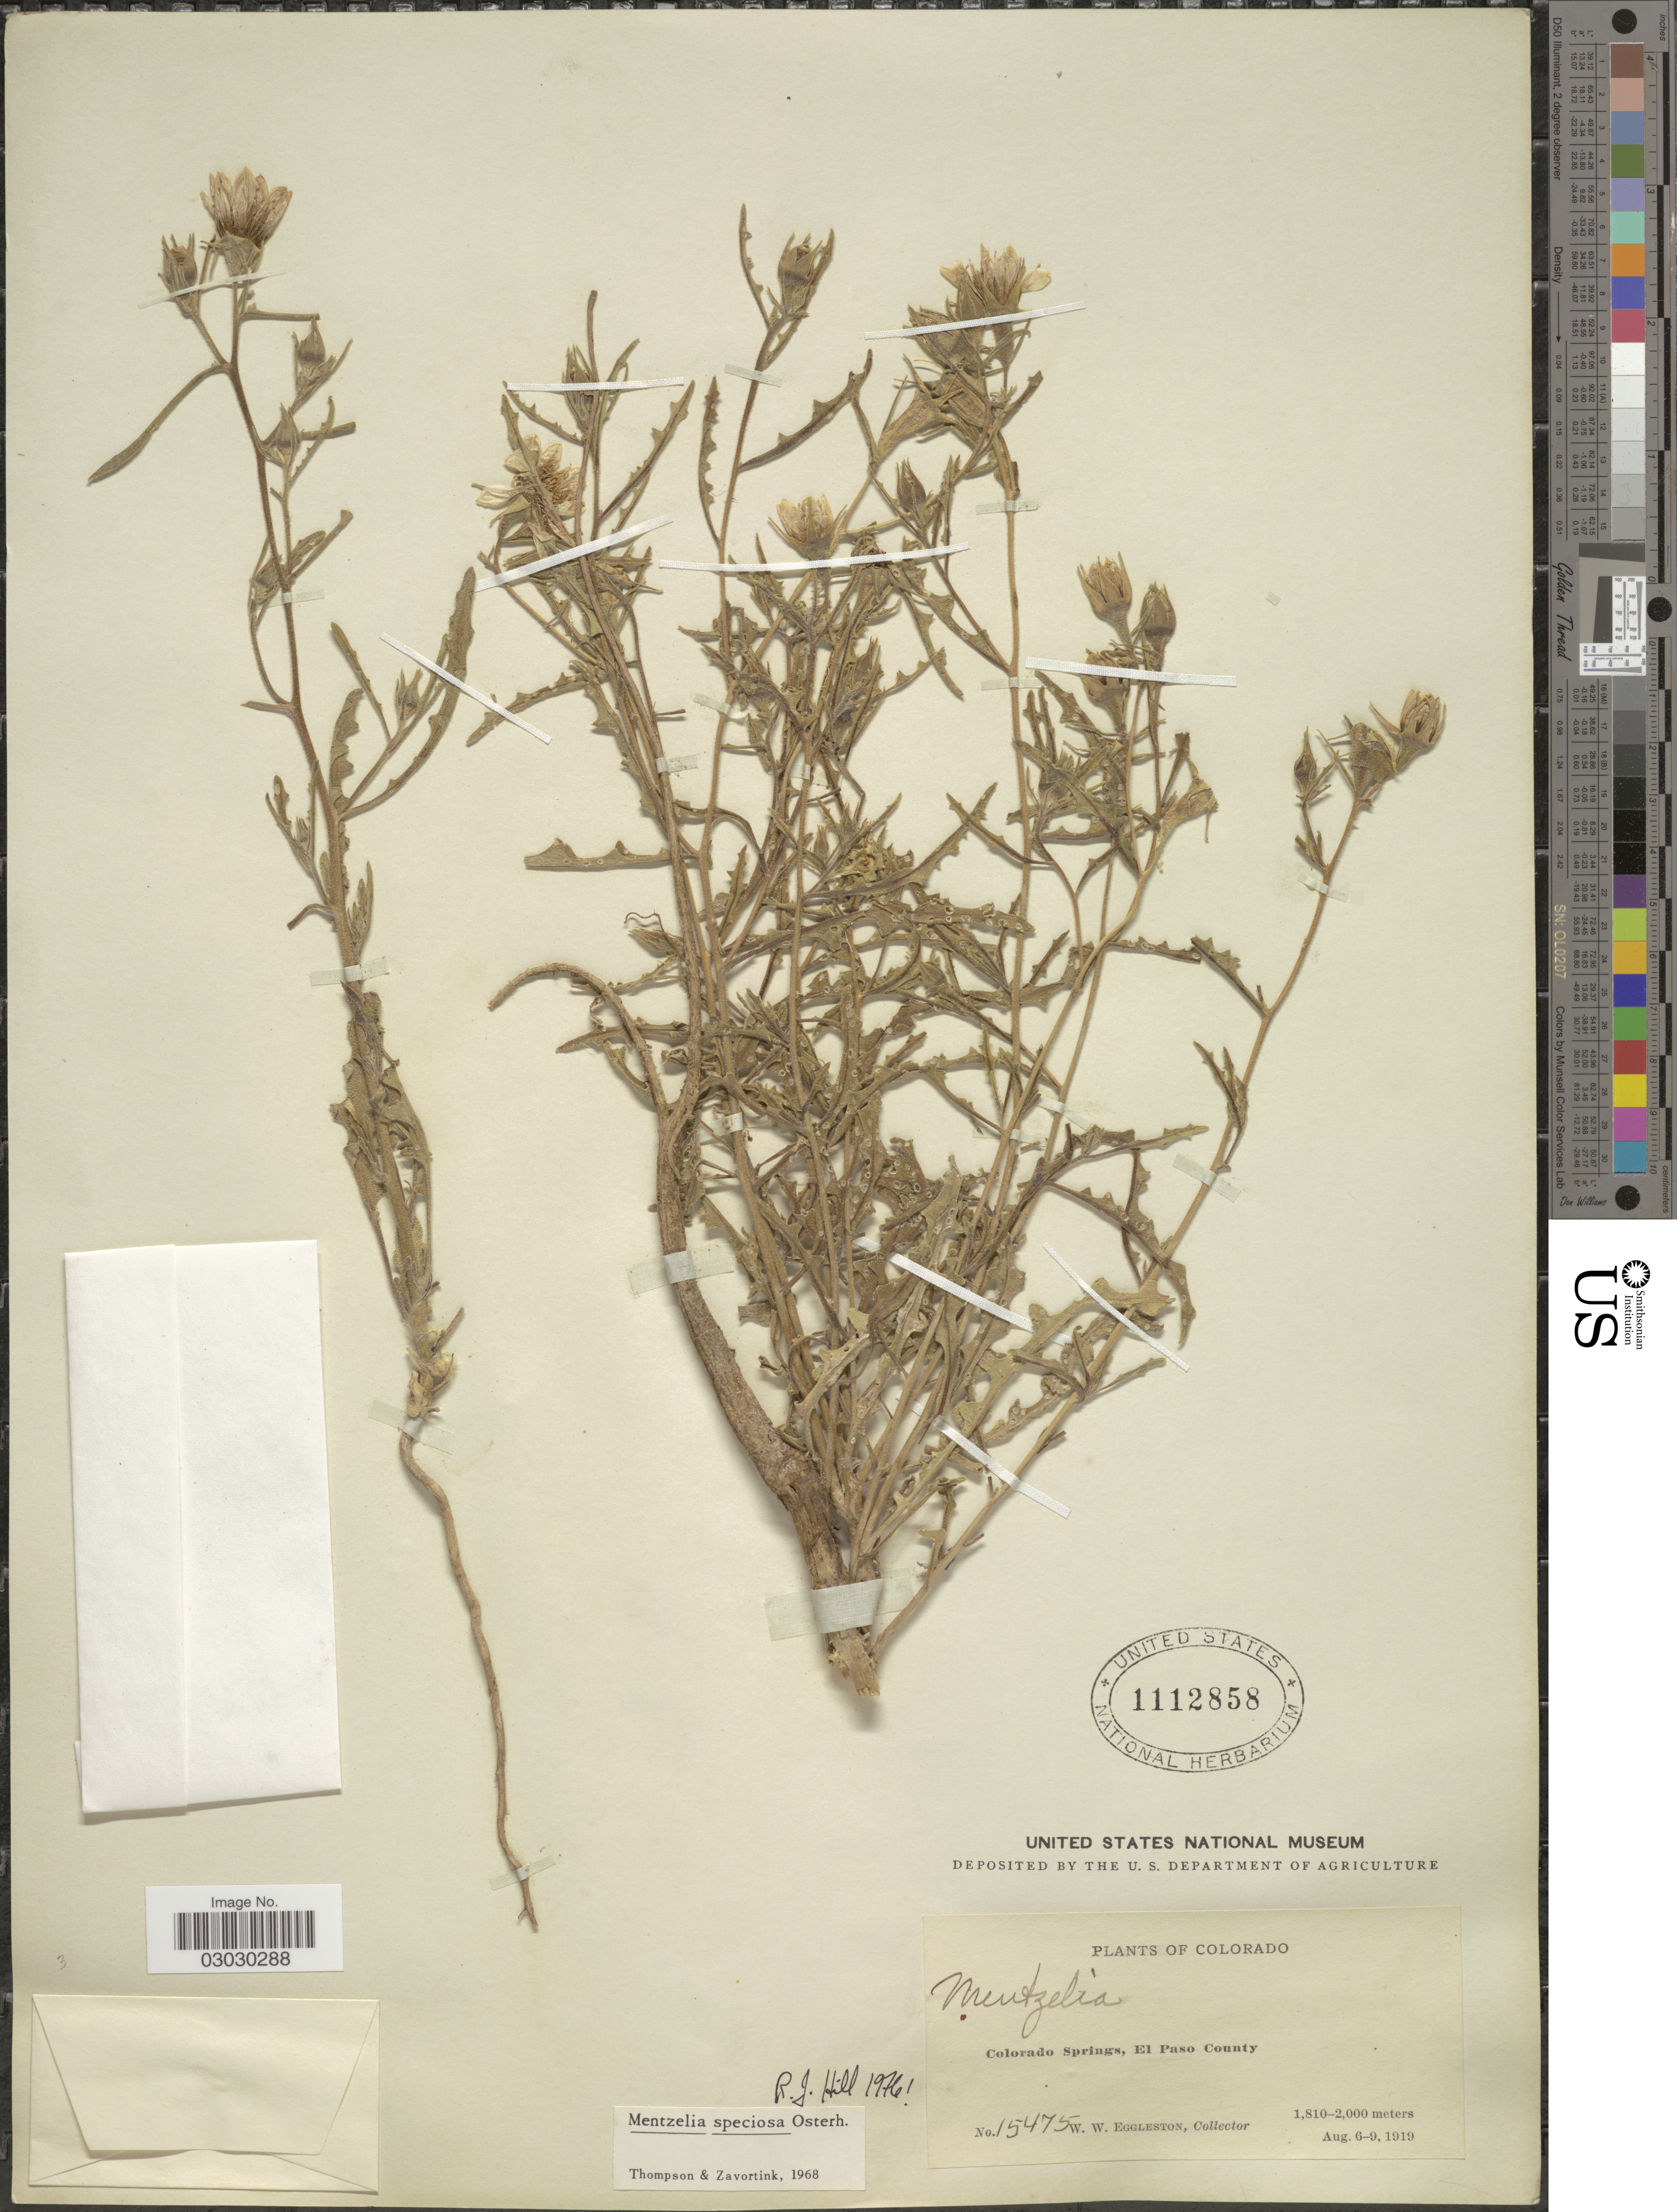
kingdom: Plantae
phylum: Tracheophyta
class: Magnoliopsida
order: Cornales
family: Loasaceae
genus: Mentzelia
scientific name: Mentzelia speciosa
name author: Osterh.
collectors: W. W. Eggleston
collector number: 15475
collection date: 1919-08-06/1919-08-09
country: United States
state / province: Colorado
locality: Colorado Springs, El Paso County.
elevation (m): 1810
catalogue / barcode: US 1112858